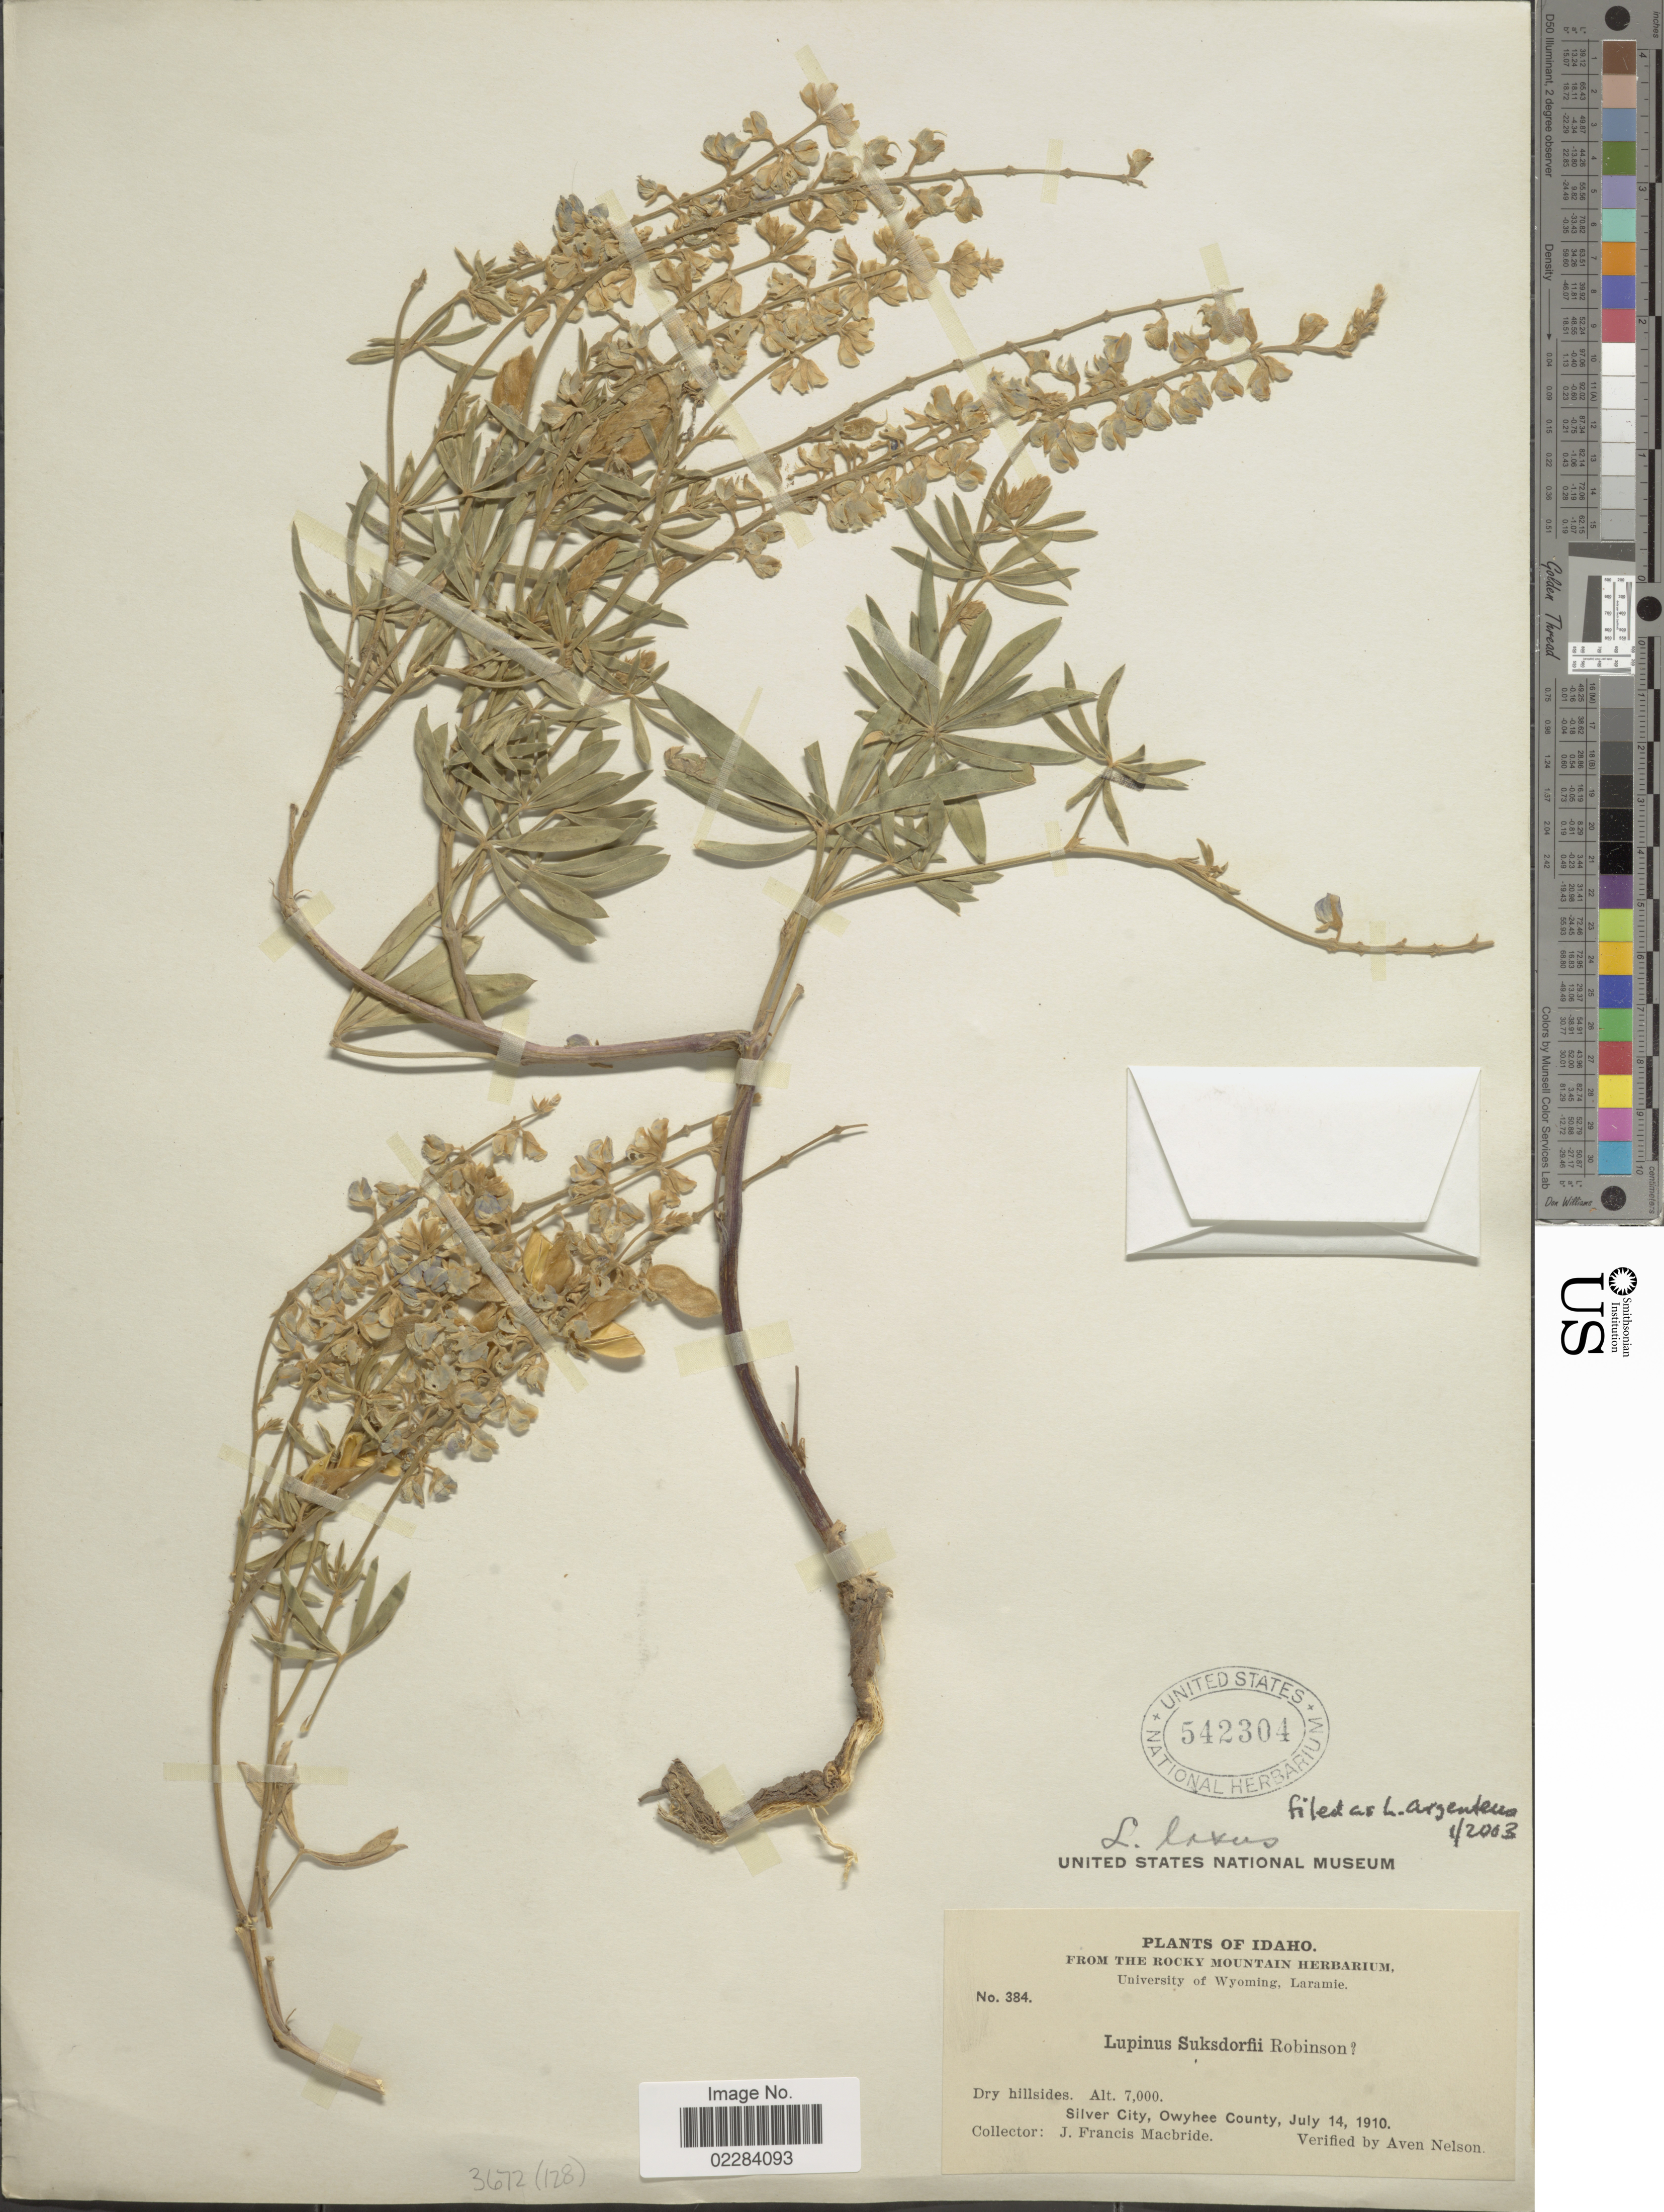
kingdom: Plantae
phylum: Tracheophyta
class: Magnoliopsida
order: Fabales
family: Fabaceae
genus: Lupinus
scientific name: Lupinus argenteus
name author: Pursh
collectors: J. F. Macbride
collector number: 384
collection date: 1910-07-14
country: United States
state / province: Idaho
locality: Silver City, Owyhee County.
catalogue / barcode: US 542304